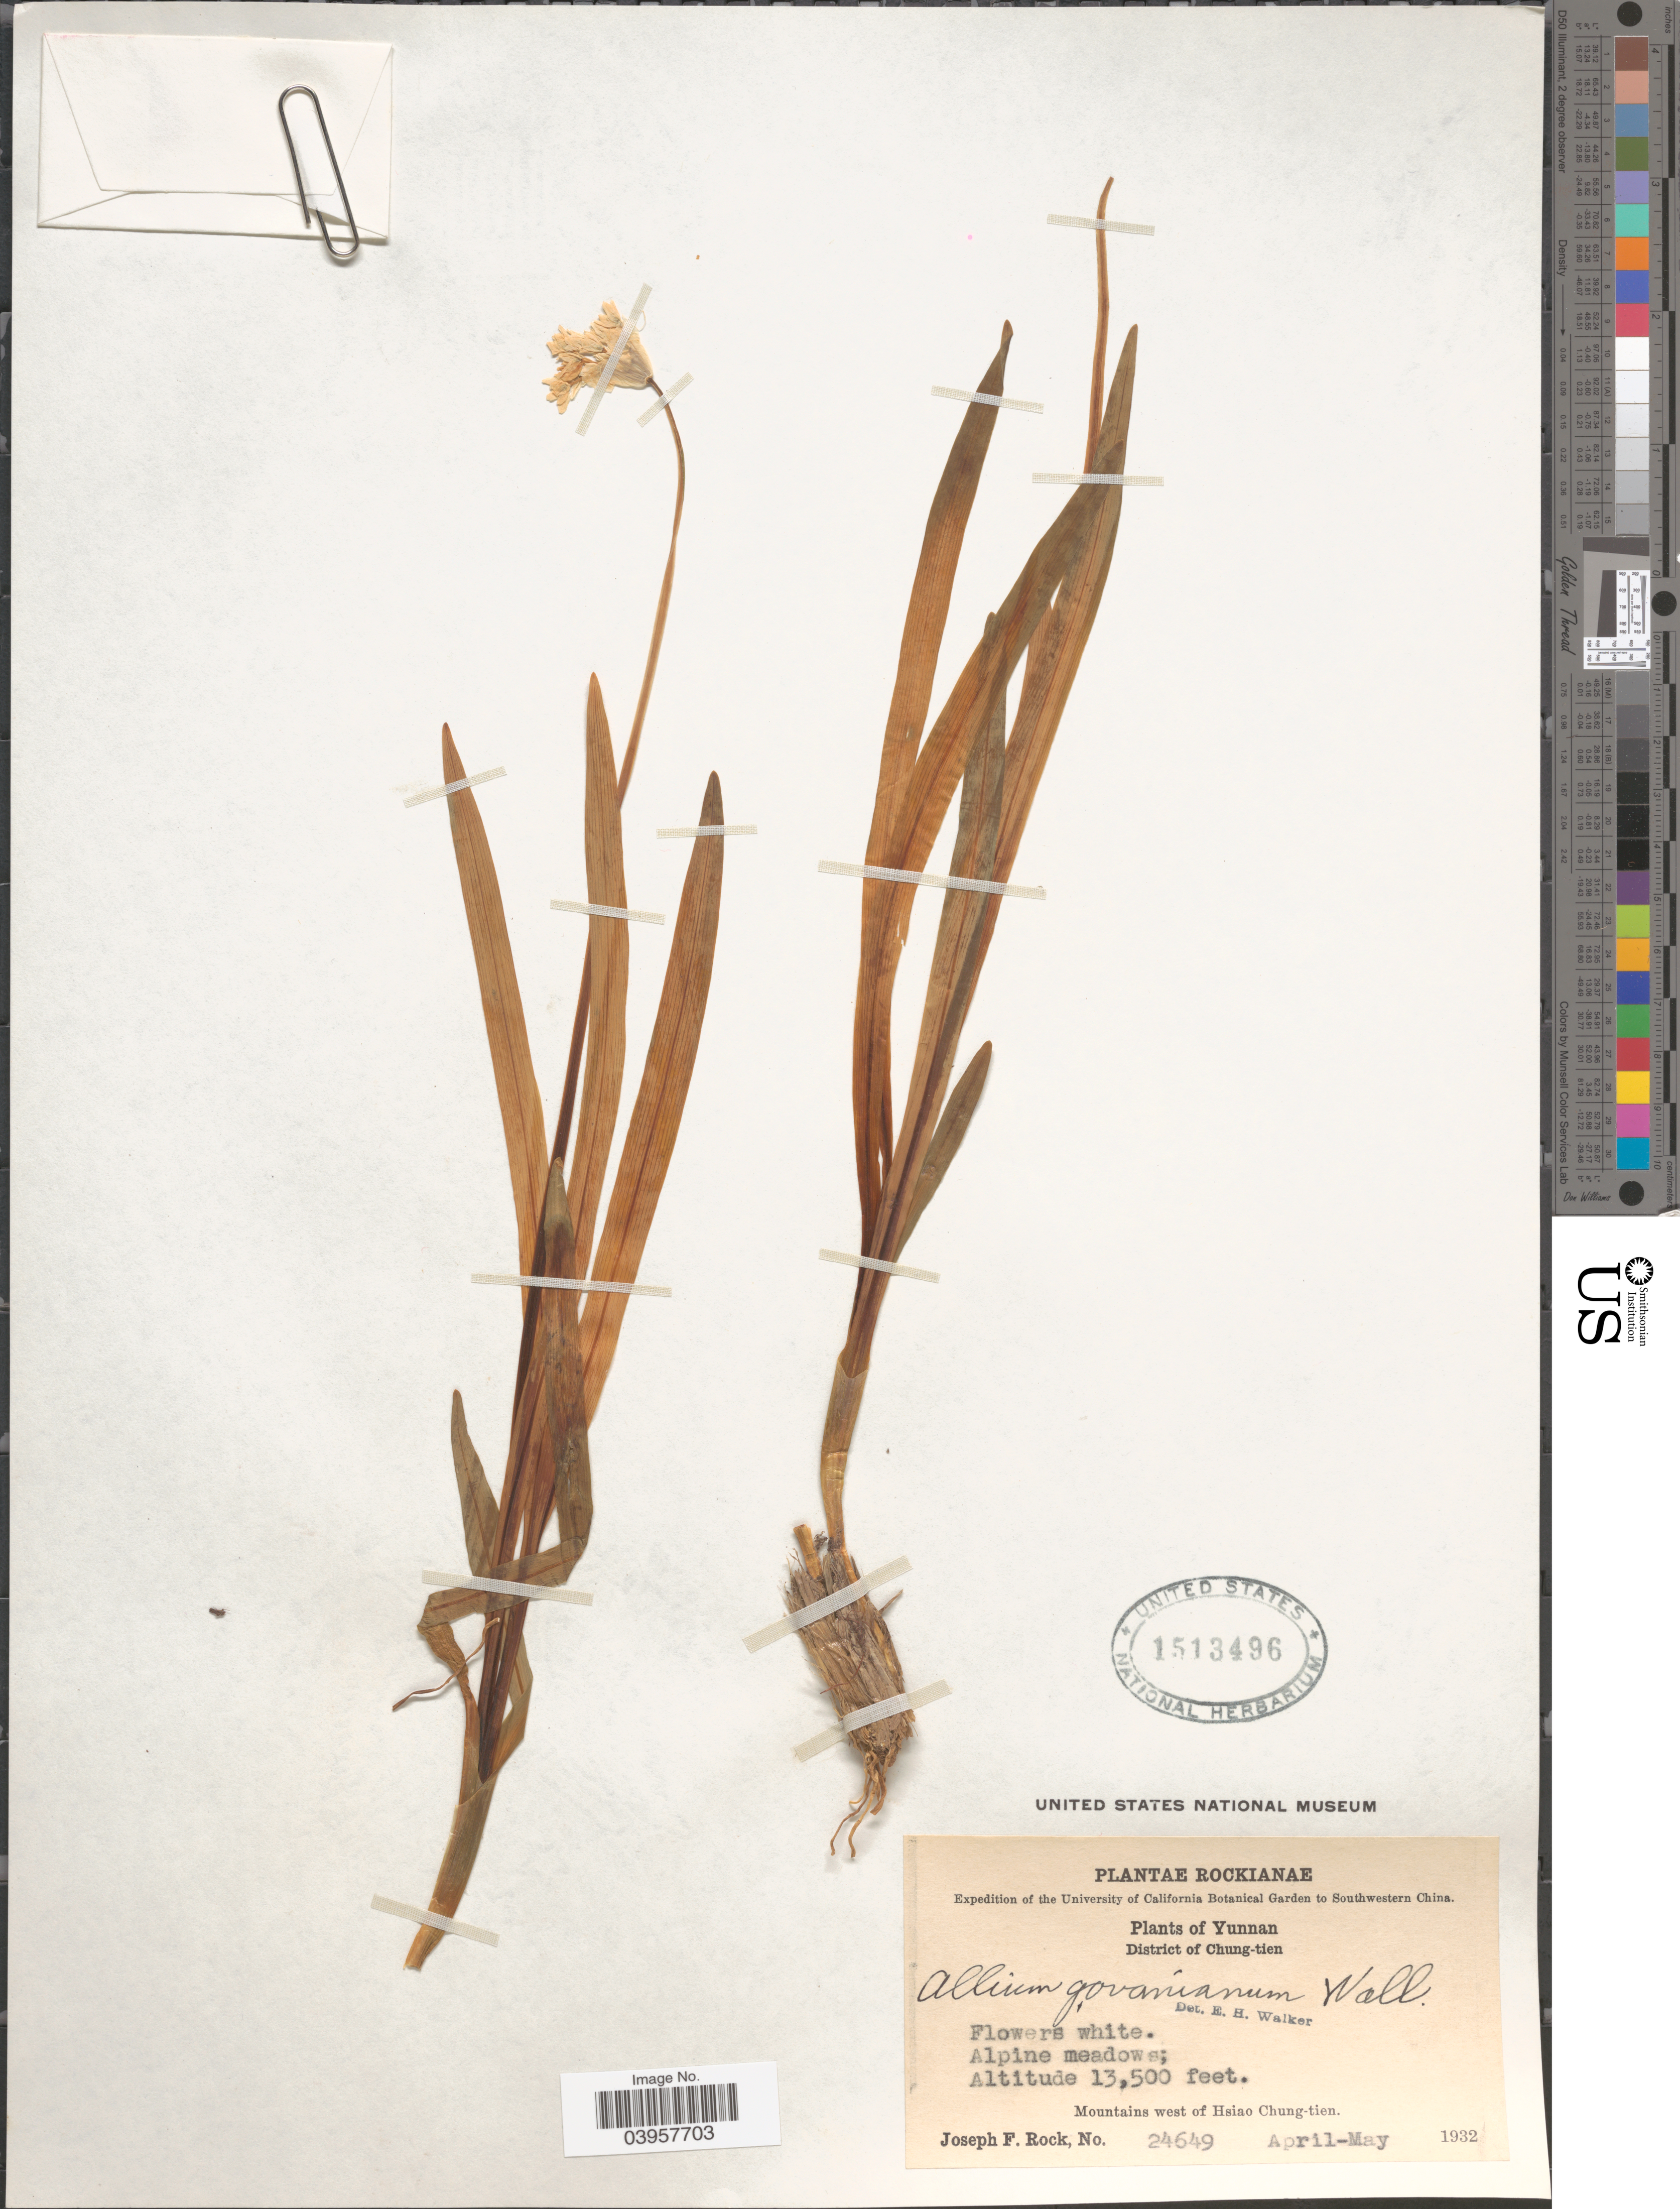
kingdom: Plantae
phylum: Tracheophyta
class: Liliopsida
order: Asparagales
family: Amaryllidaceae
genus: Allium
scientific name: Allium humile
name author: Kunth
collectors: J. F. Rock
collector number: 24649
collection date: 1932-04/1932-05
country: China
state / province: Yunnan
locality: Southwestern China. District of Chung-tien. Mountains west of Hsiao Chung-tien.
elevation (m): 4115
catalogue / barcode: US 1513496